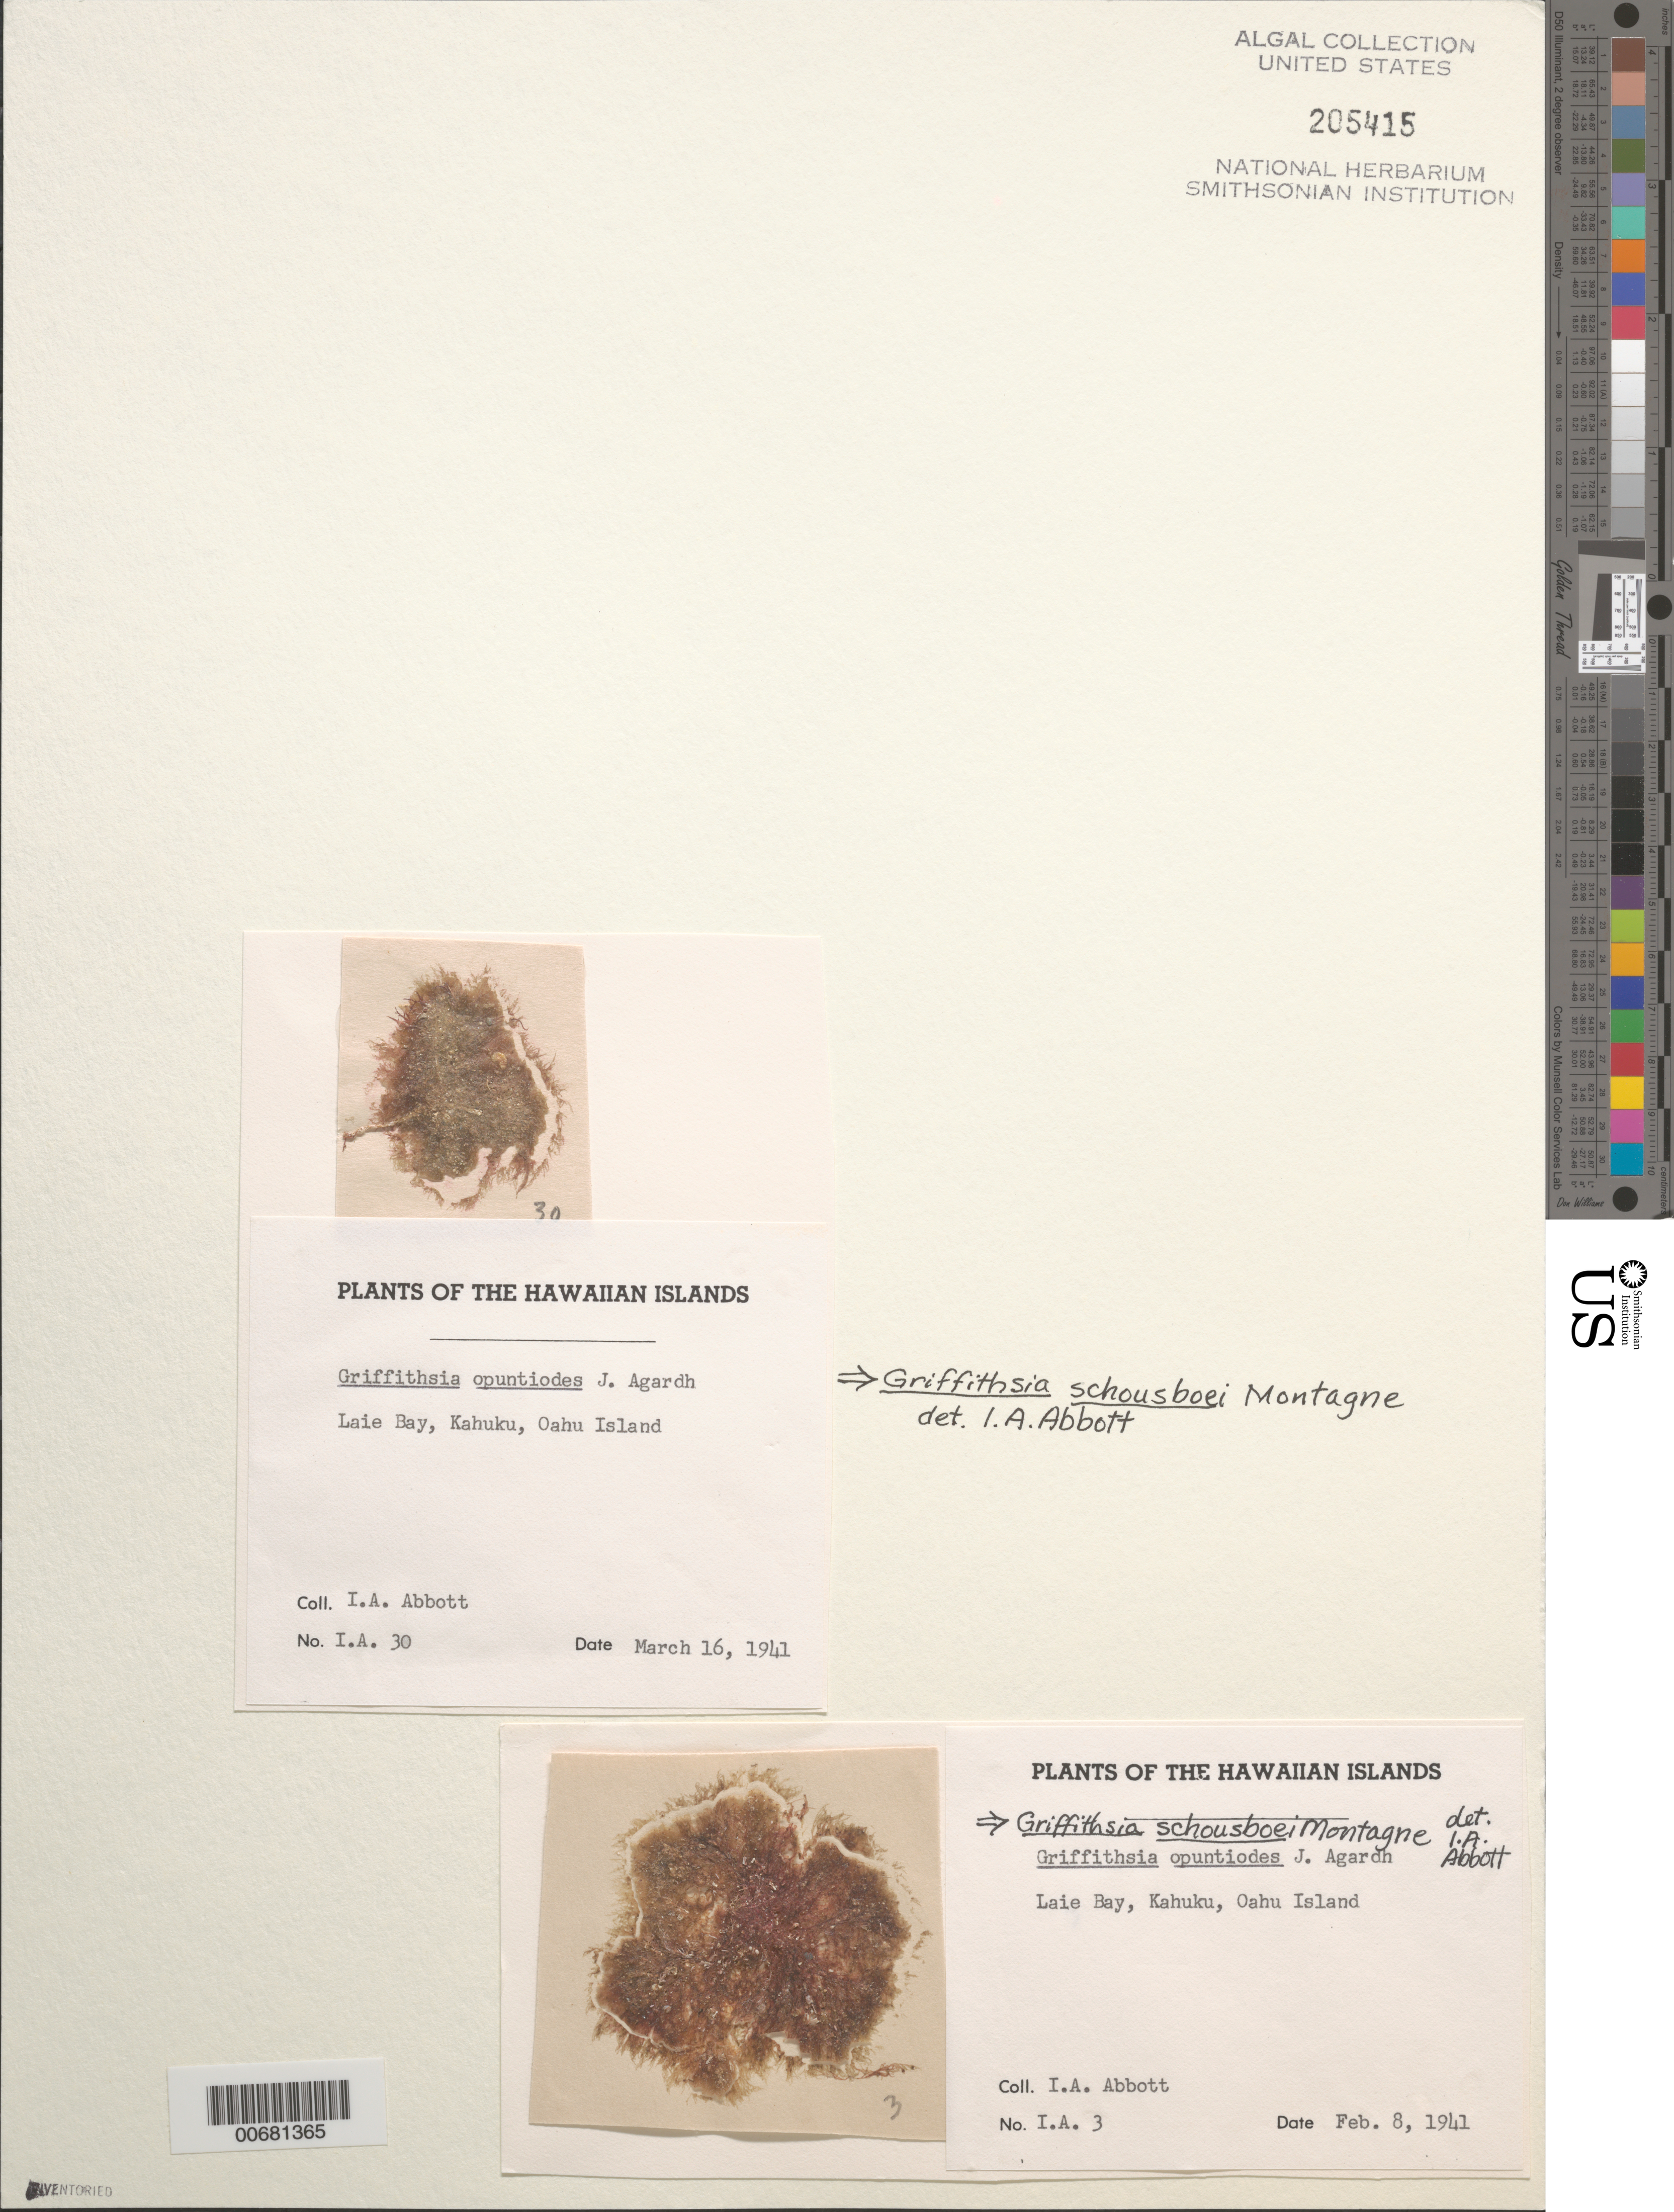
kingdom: Plantae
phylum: Rhodophyta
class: Florideophyceae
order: Ceramiales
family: Wrangeliaceae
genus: Griffithsia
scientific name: Griffithsia schousboei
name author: Mont.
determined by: Abbott, Isabella A.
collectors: I. A. Abbott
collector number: IAA 3 & IAA 30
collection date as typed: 08 Feb 1941 and 16 Mar 1941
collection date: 1941-02-08,1941-03-16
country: United States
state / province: Hawaii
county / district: Honolulu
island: Oahu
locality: Laie Bay, Kahuku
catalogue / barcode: US 205415